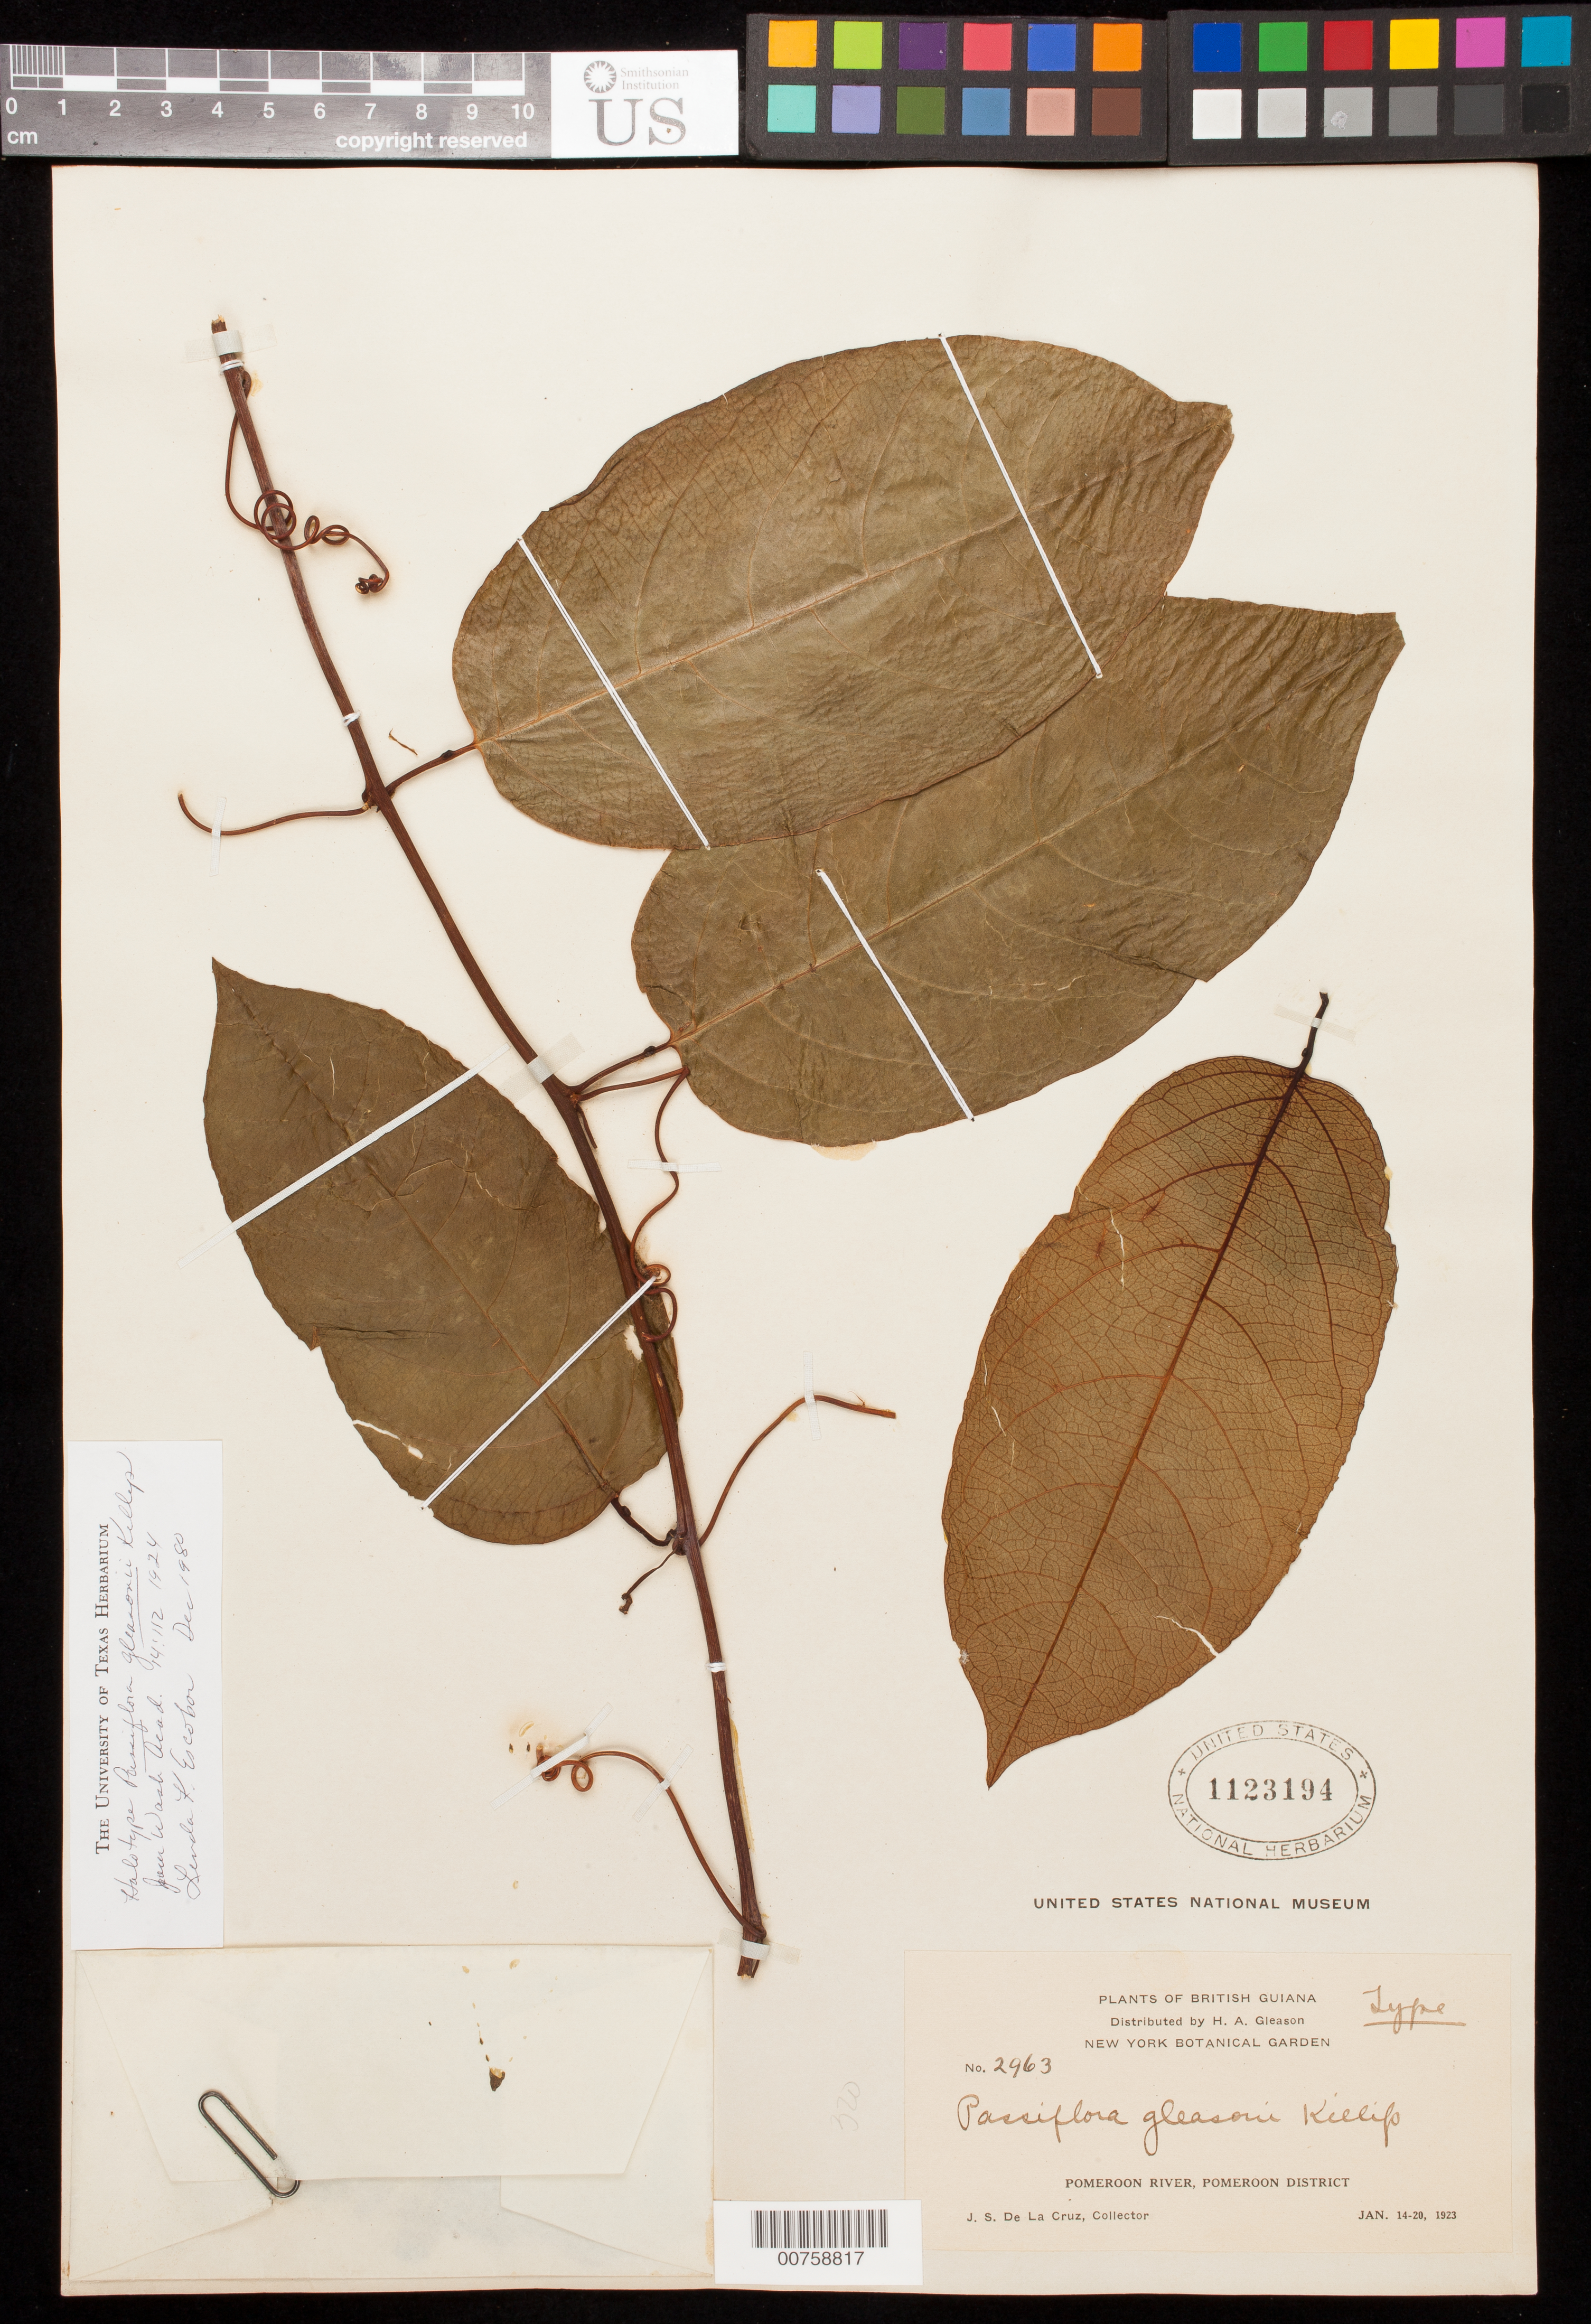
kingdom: Plantae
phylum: Tracheophyta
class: Magnoliopsida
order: Malpighiales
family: Passifloraceae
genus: Passiflora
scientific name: Passiflora gleasonii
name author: Killip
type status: Holotype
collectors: J. S. de la Cruz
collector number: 2963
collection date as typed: Jan. 14-20, 1923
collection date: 1923-01-14/1923-01-20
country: Guyana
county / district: Pomeroon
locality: Pomeroon River.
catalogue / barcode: US 1123194